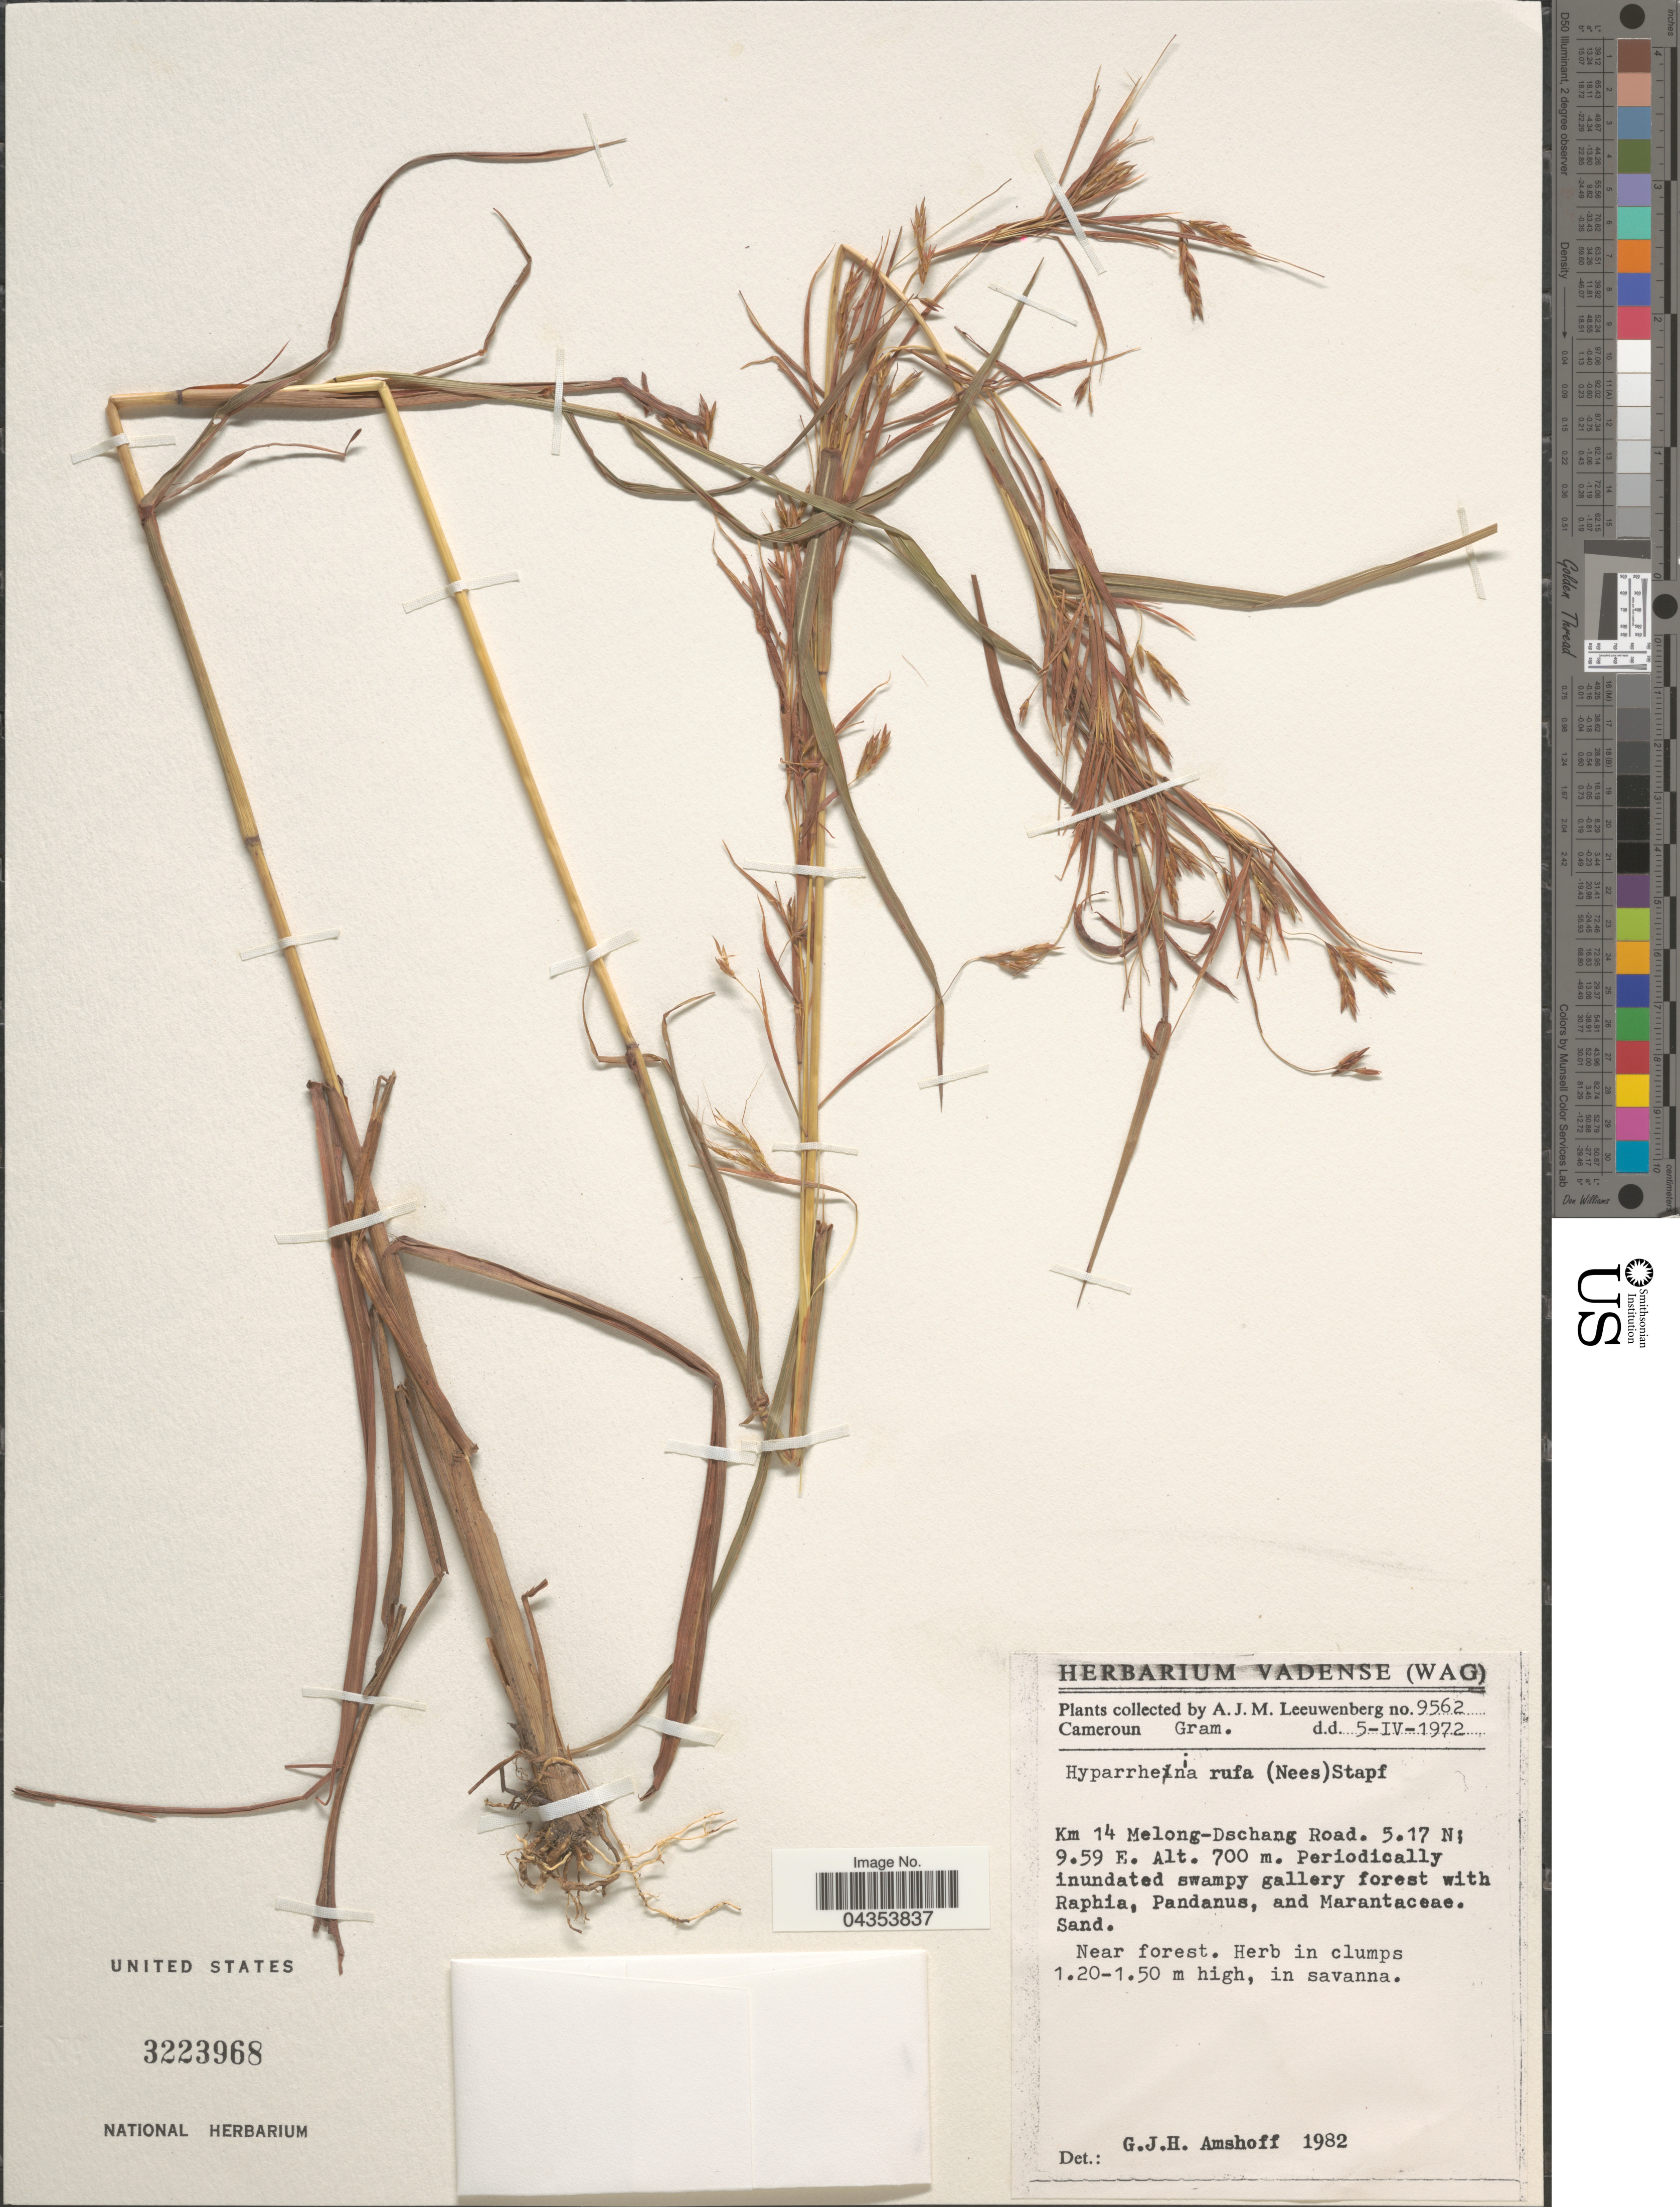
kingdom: Plantae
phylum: Tracheophyta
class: Liliopsida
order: Poales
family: Poaceae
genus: Hyparrhenia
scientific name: Hyparrhenia rufa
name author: (Nees) Stapf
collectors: A. J. M. Leeuwenberg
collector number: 9562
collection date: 1972-04-05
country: Cameroon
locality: Km 14 Melong-Dschang Road.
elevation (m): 700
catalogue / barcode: US 3223968